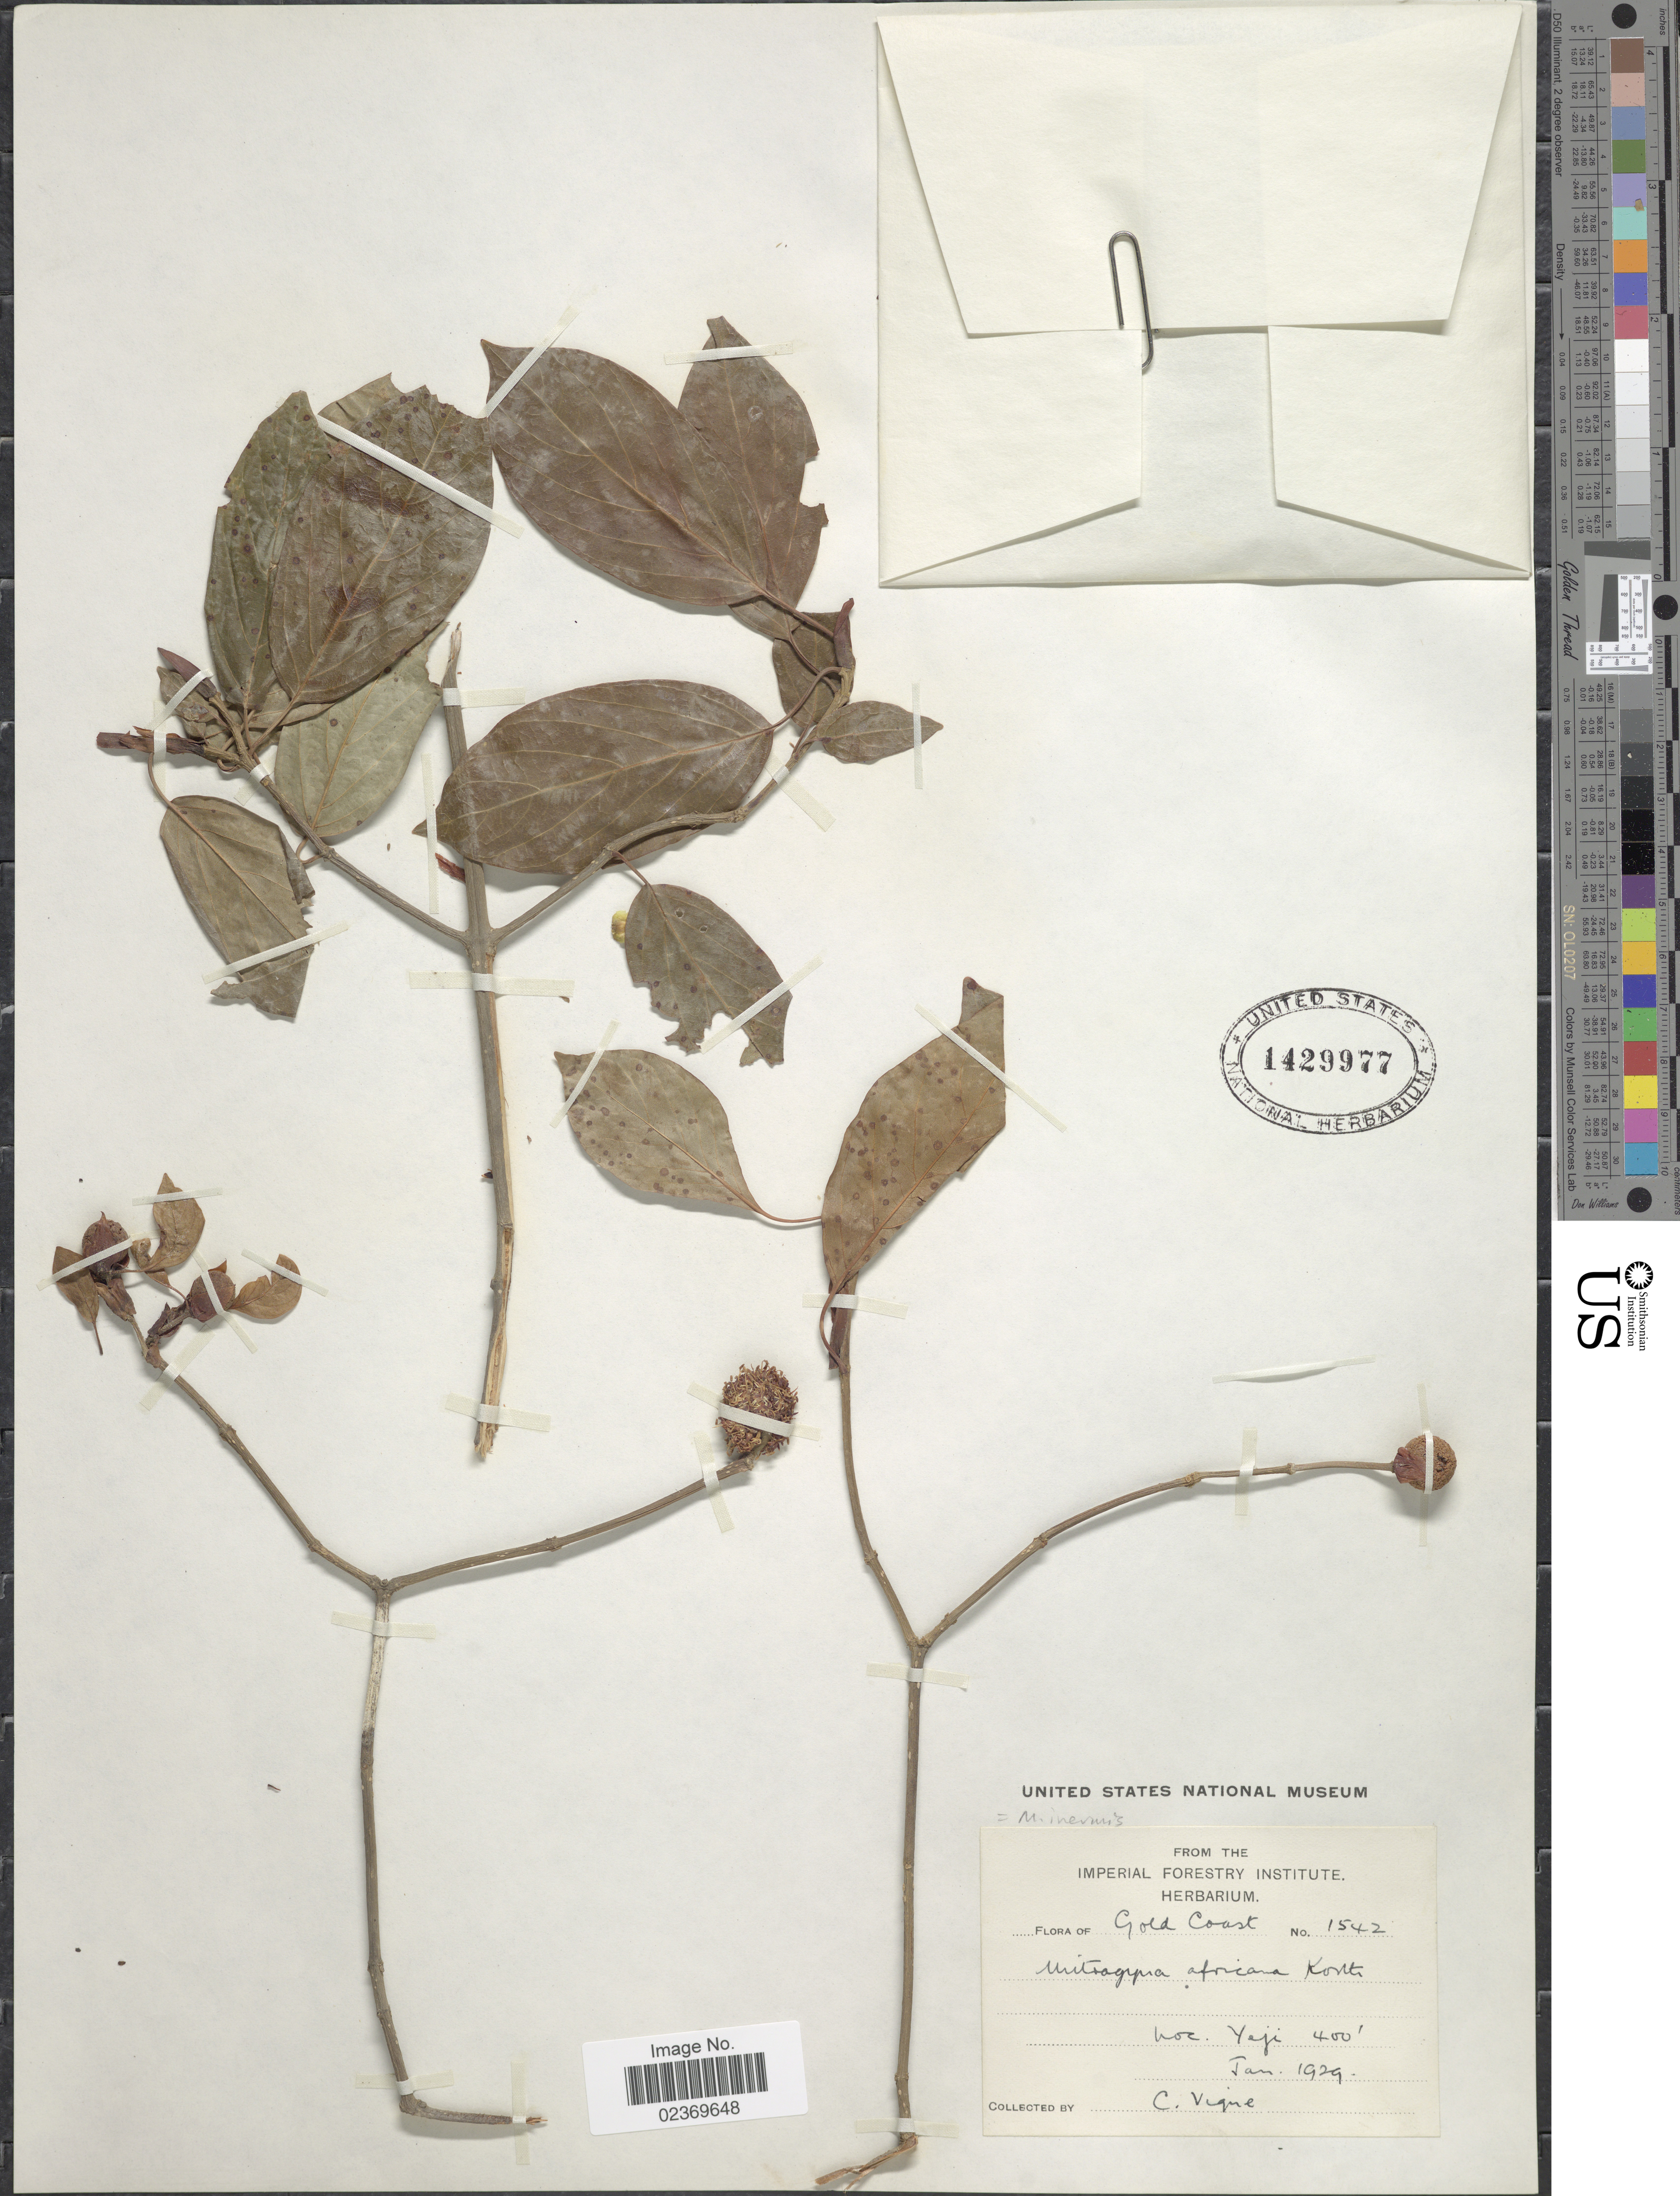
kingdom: Plantae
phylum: Tracheophyta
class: Magnoliopsida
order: Gentianales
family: Rubiaceae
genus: Mitragyna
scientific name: Mitragyna inermis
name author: (Willd.) Kuntze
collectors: C. Vigne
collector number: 1542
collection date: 1929-01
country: Ghana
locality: Gold Coast, Yeji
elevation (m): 122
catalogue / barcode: US 1429977